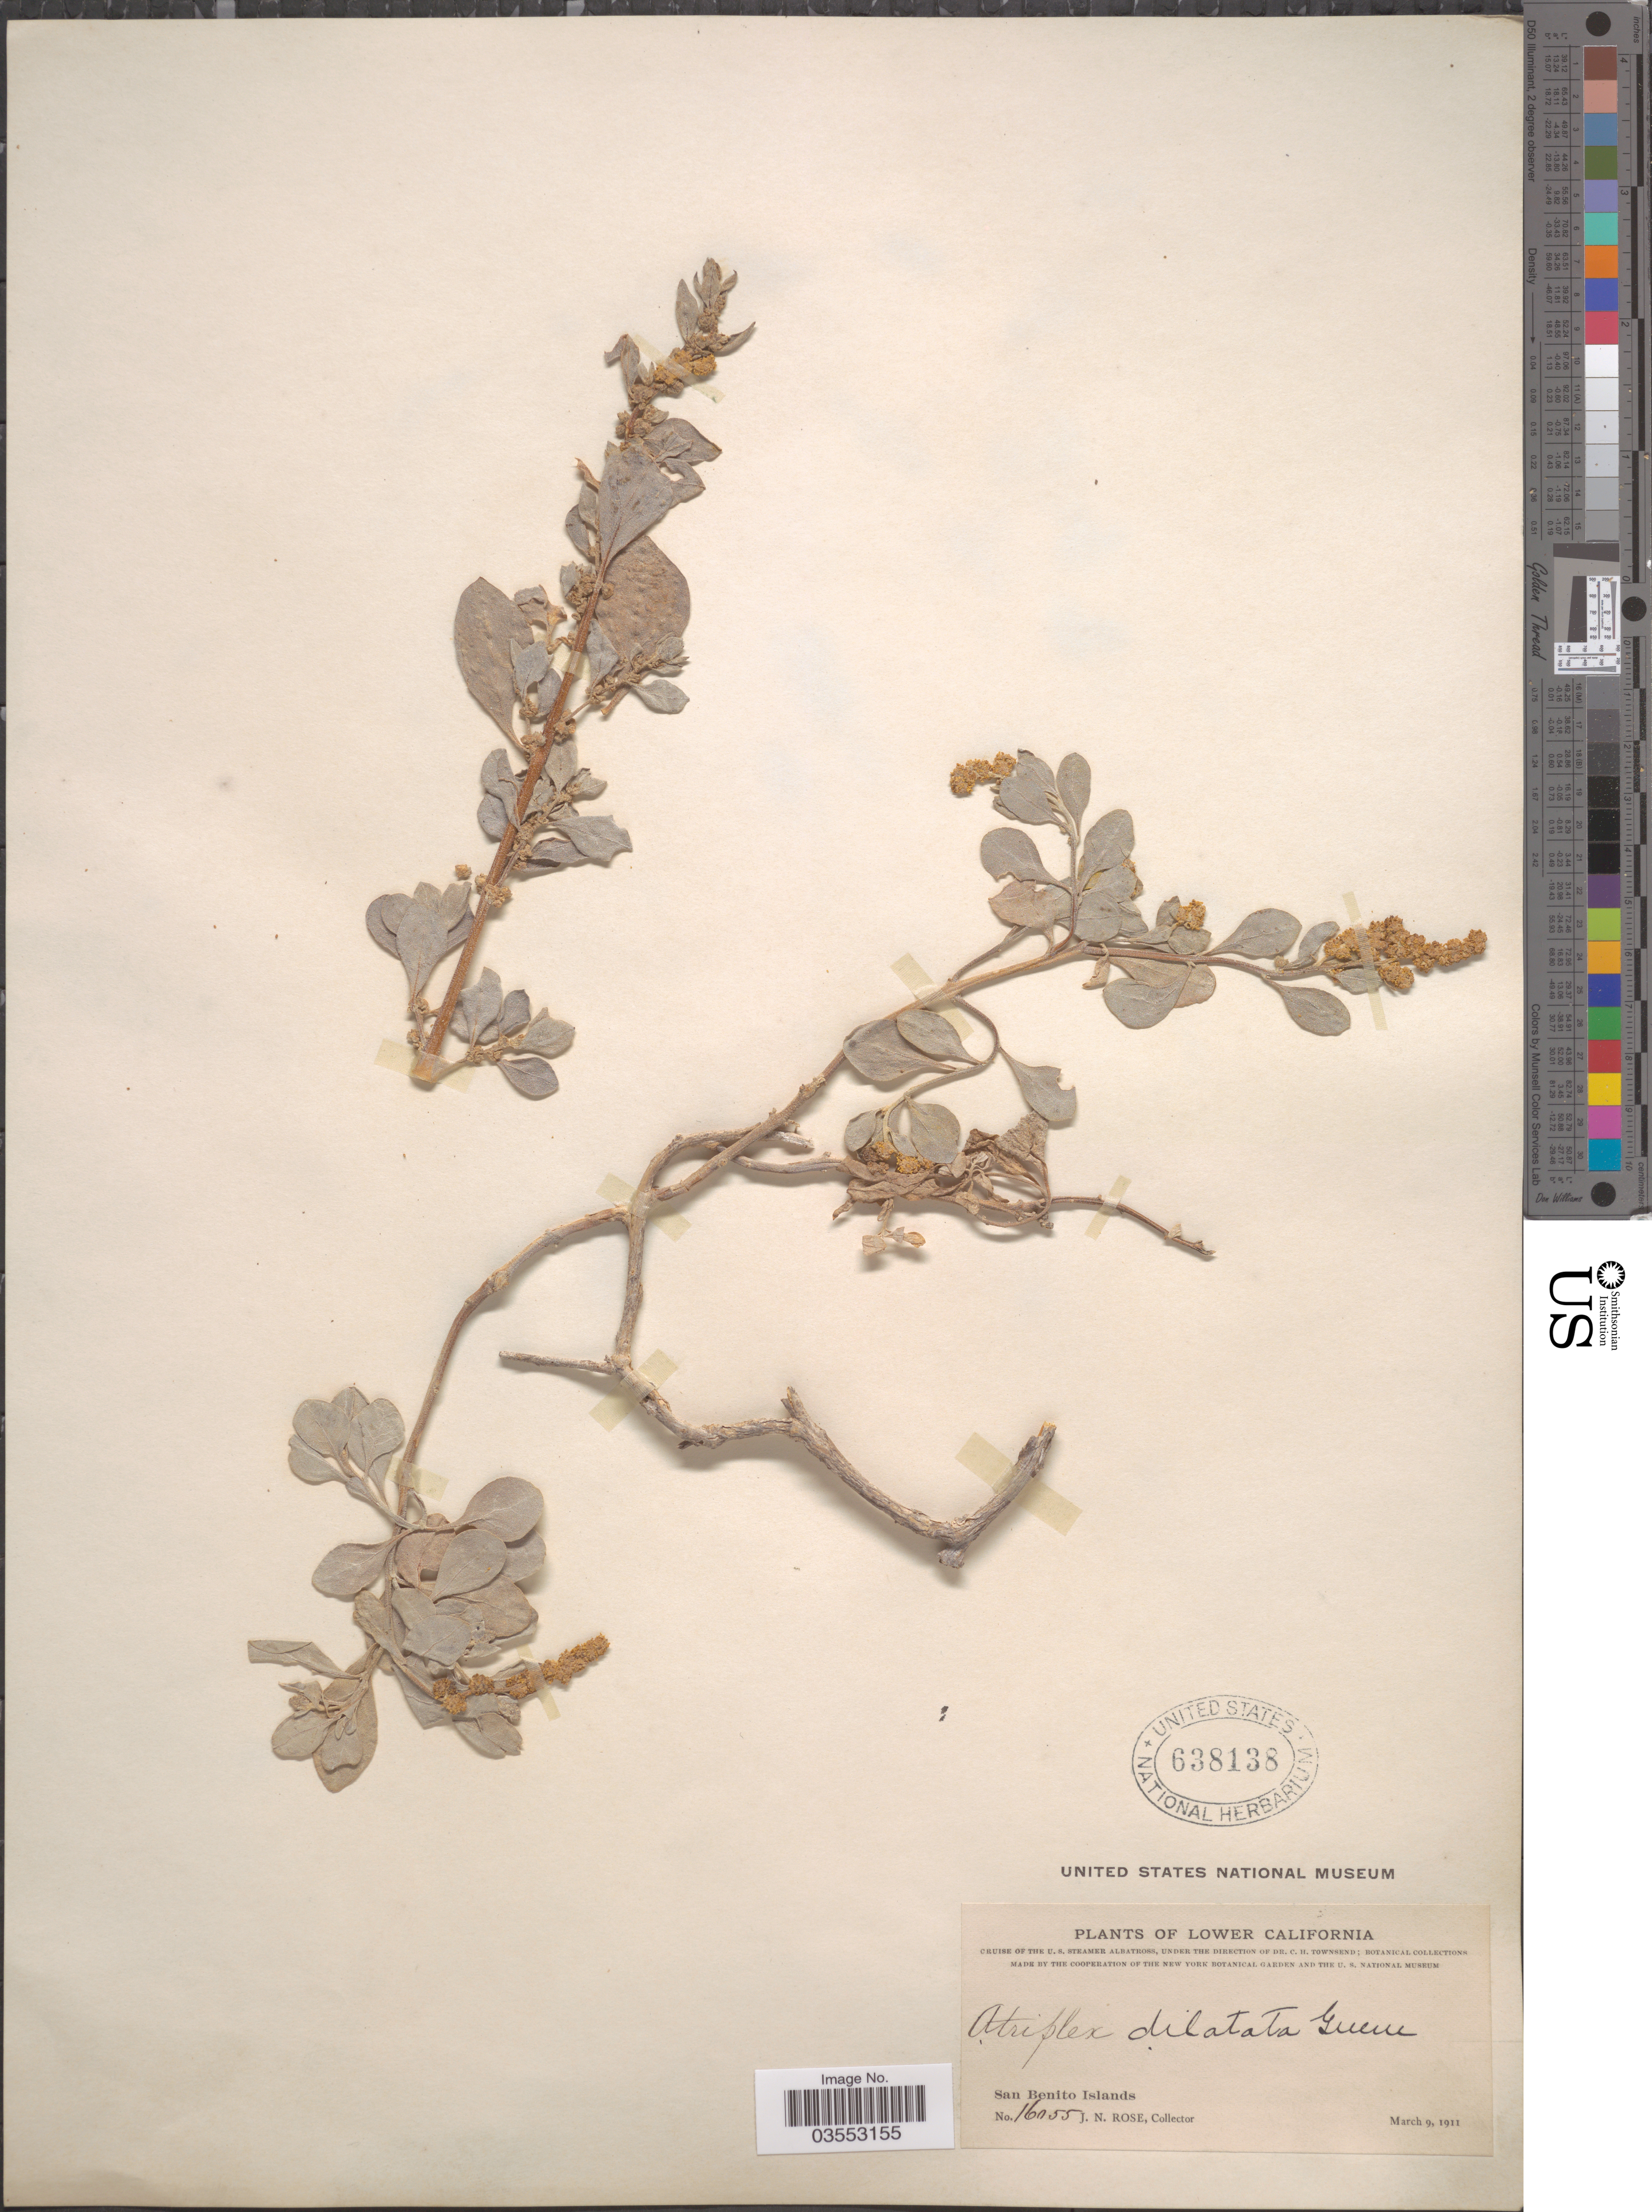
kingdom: Plantae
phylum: Tracheophyta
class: Magnoliopsida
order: Caryophyllales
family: Amaranthaceae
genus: Atriplex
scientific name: Atriplex barclayana subsp. dilatata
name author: (Greene) H.M. Hall & Clem.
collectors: J. N. Rose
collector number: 16055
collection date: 1911-03-09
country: Mexico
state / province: Baja California Norte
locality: Lower California. San Benito Islands.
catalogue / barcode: US 638138